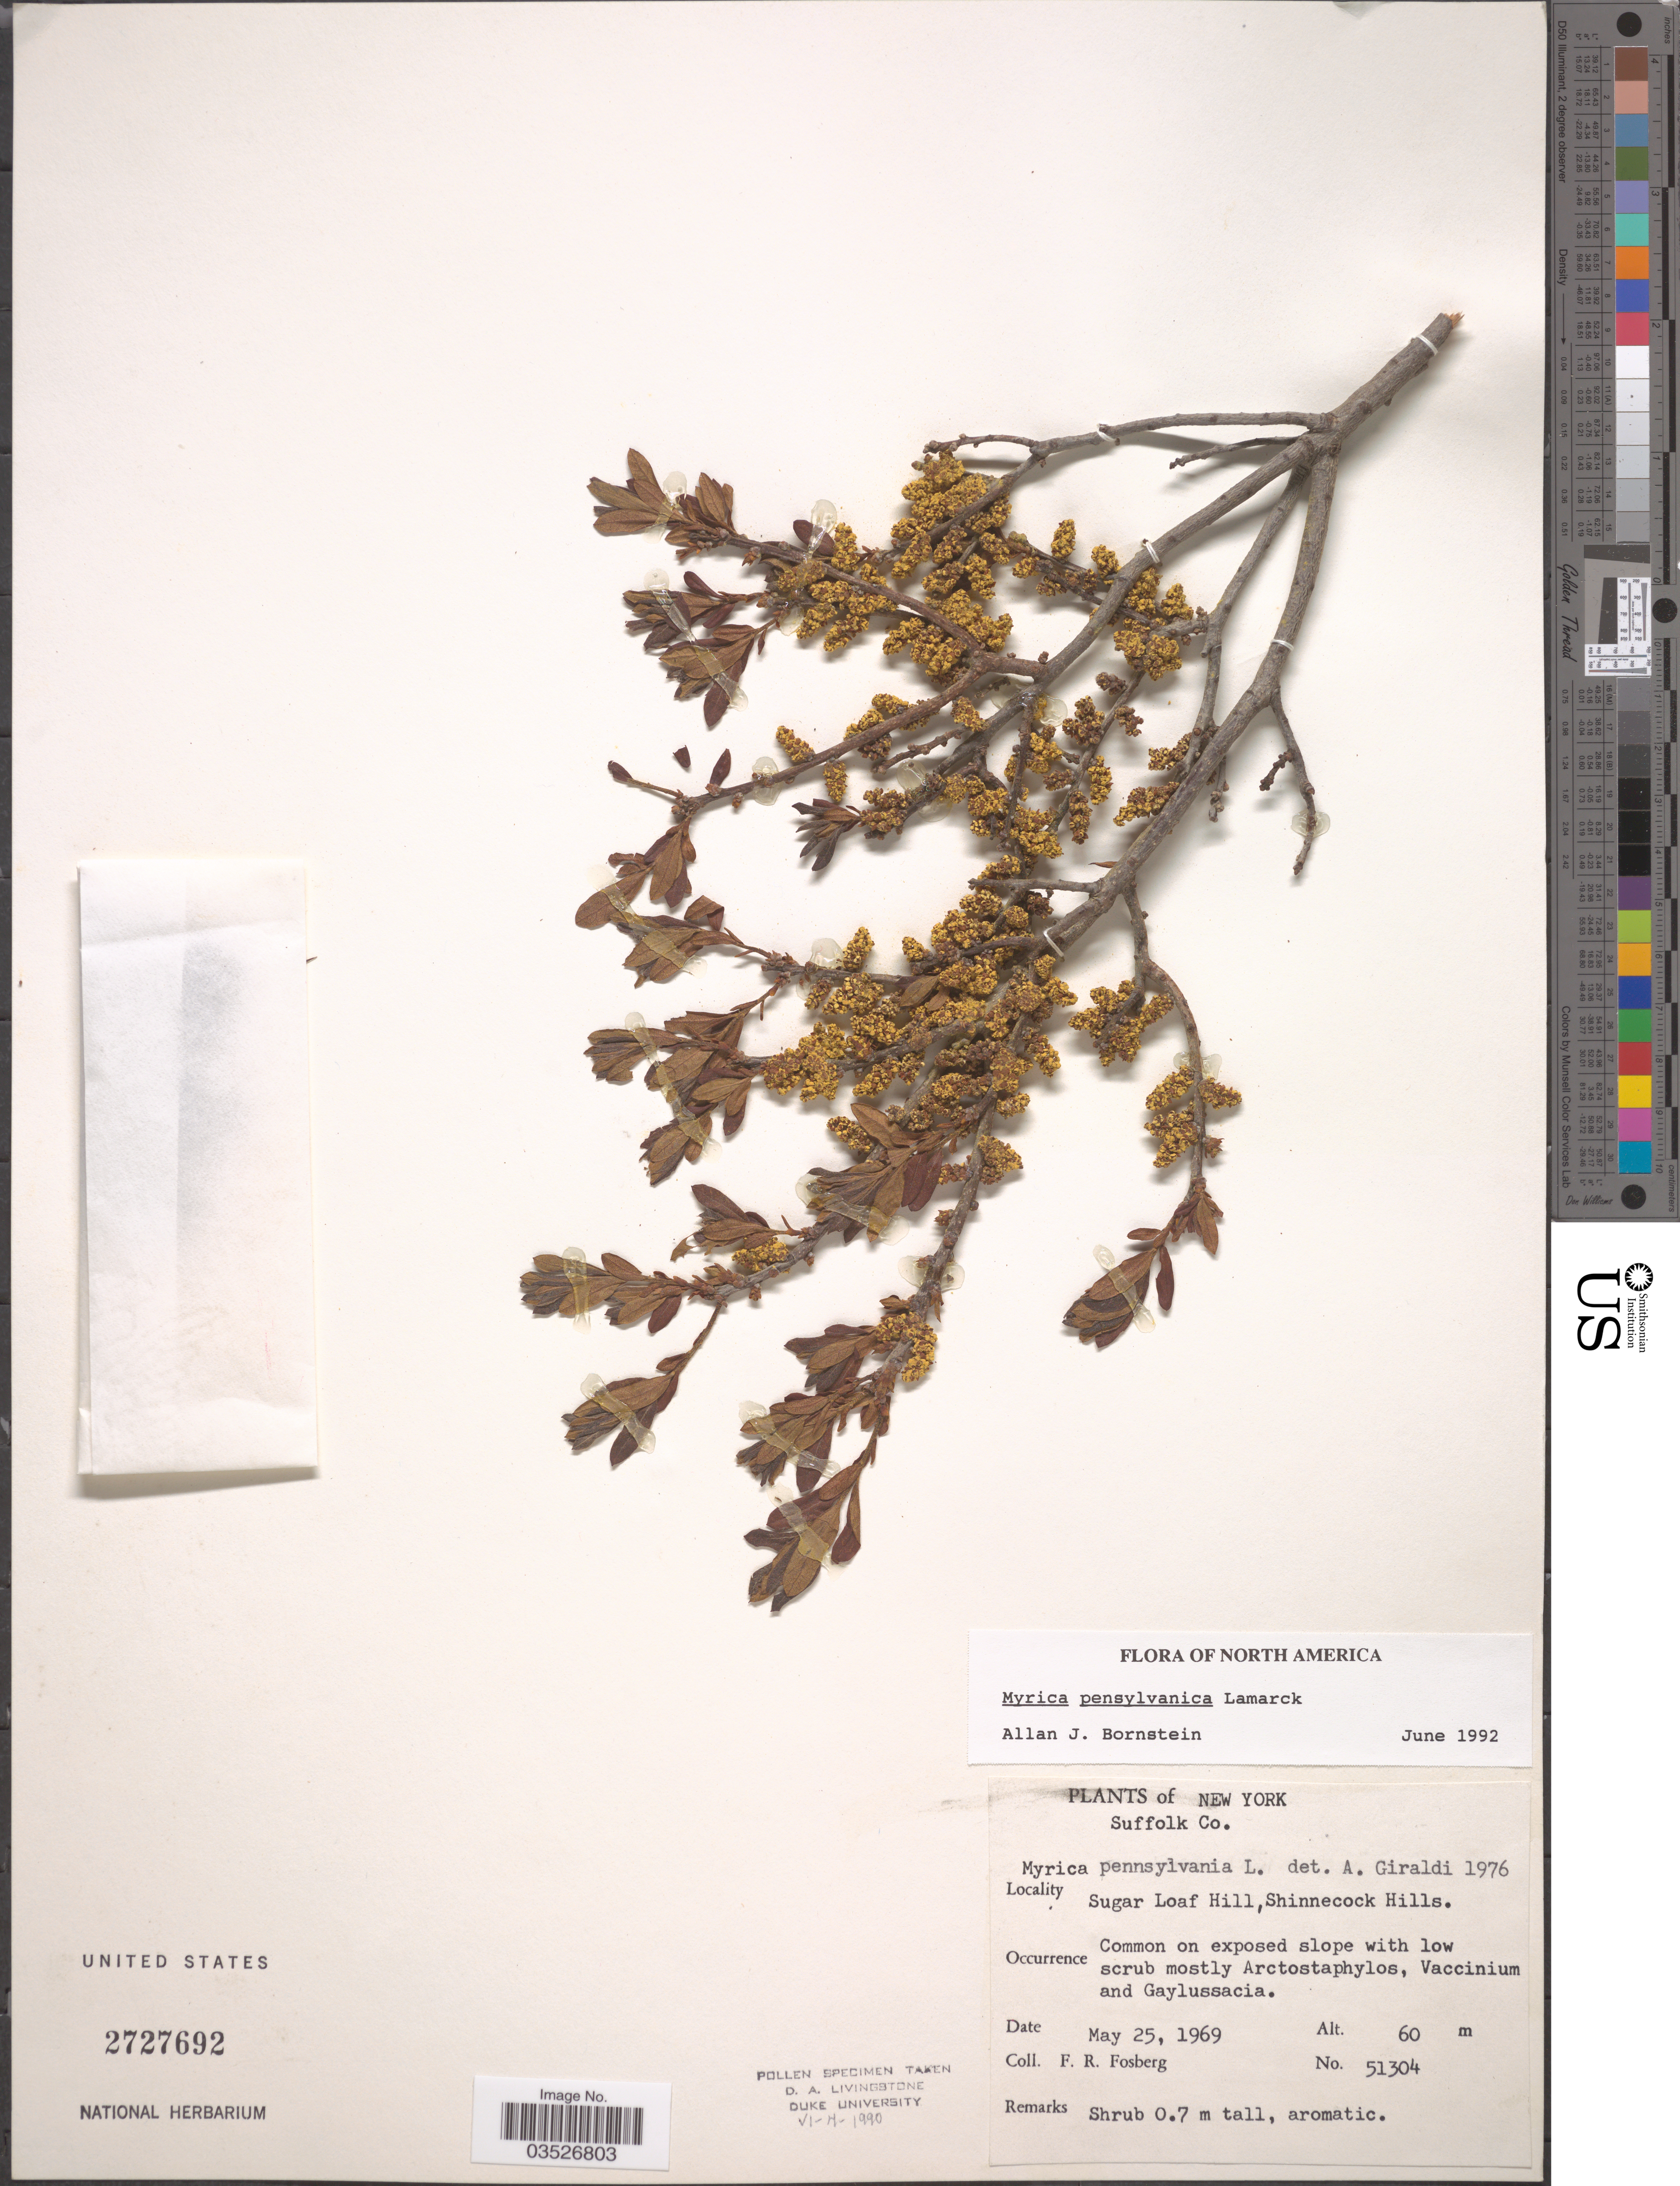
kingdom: Plantae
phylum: Tracheophyta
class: Magnoliopsida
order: Fagales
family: Myricaceae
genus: Morella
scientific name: Morella pensylvanica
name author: (Mirb.) Kartesz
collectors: F. R. Fosberg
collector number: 51304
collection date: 1969-05-25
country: United States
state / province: New York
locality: Suffolk Co. Sugar Loaf Hill, Shinnecock Hills.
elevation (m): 60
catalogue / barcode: US 2727692